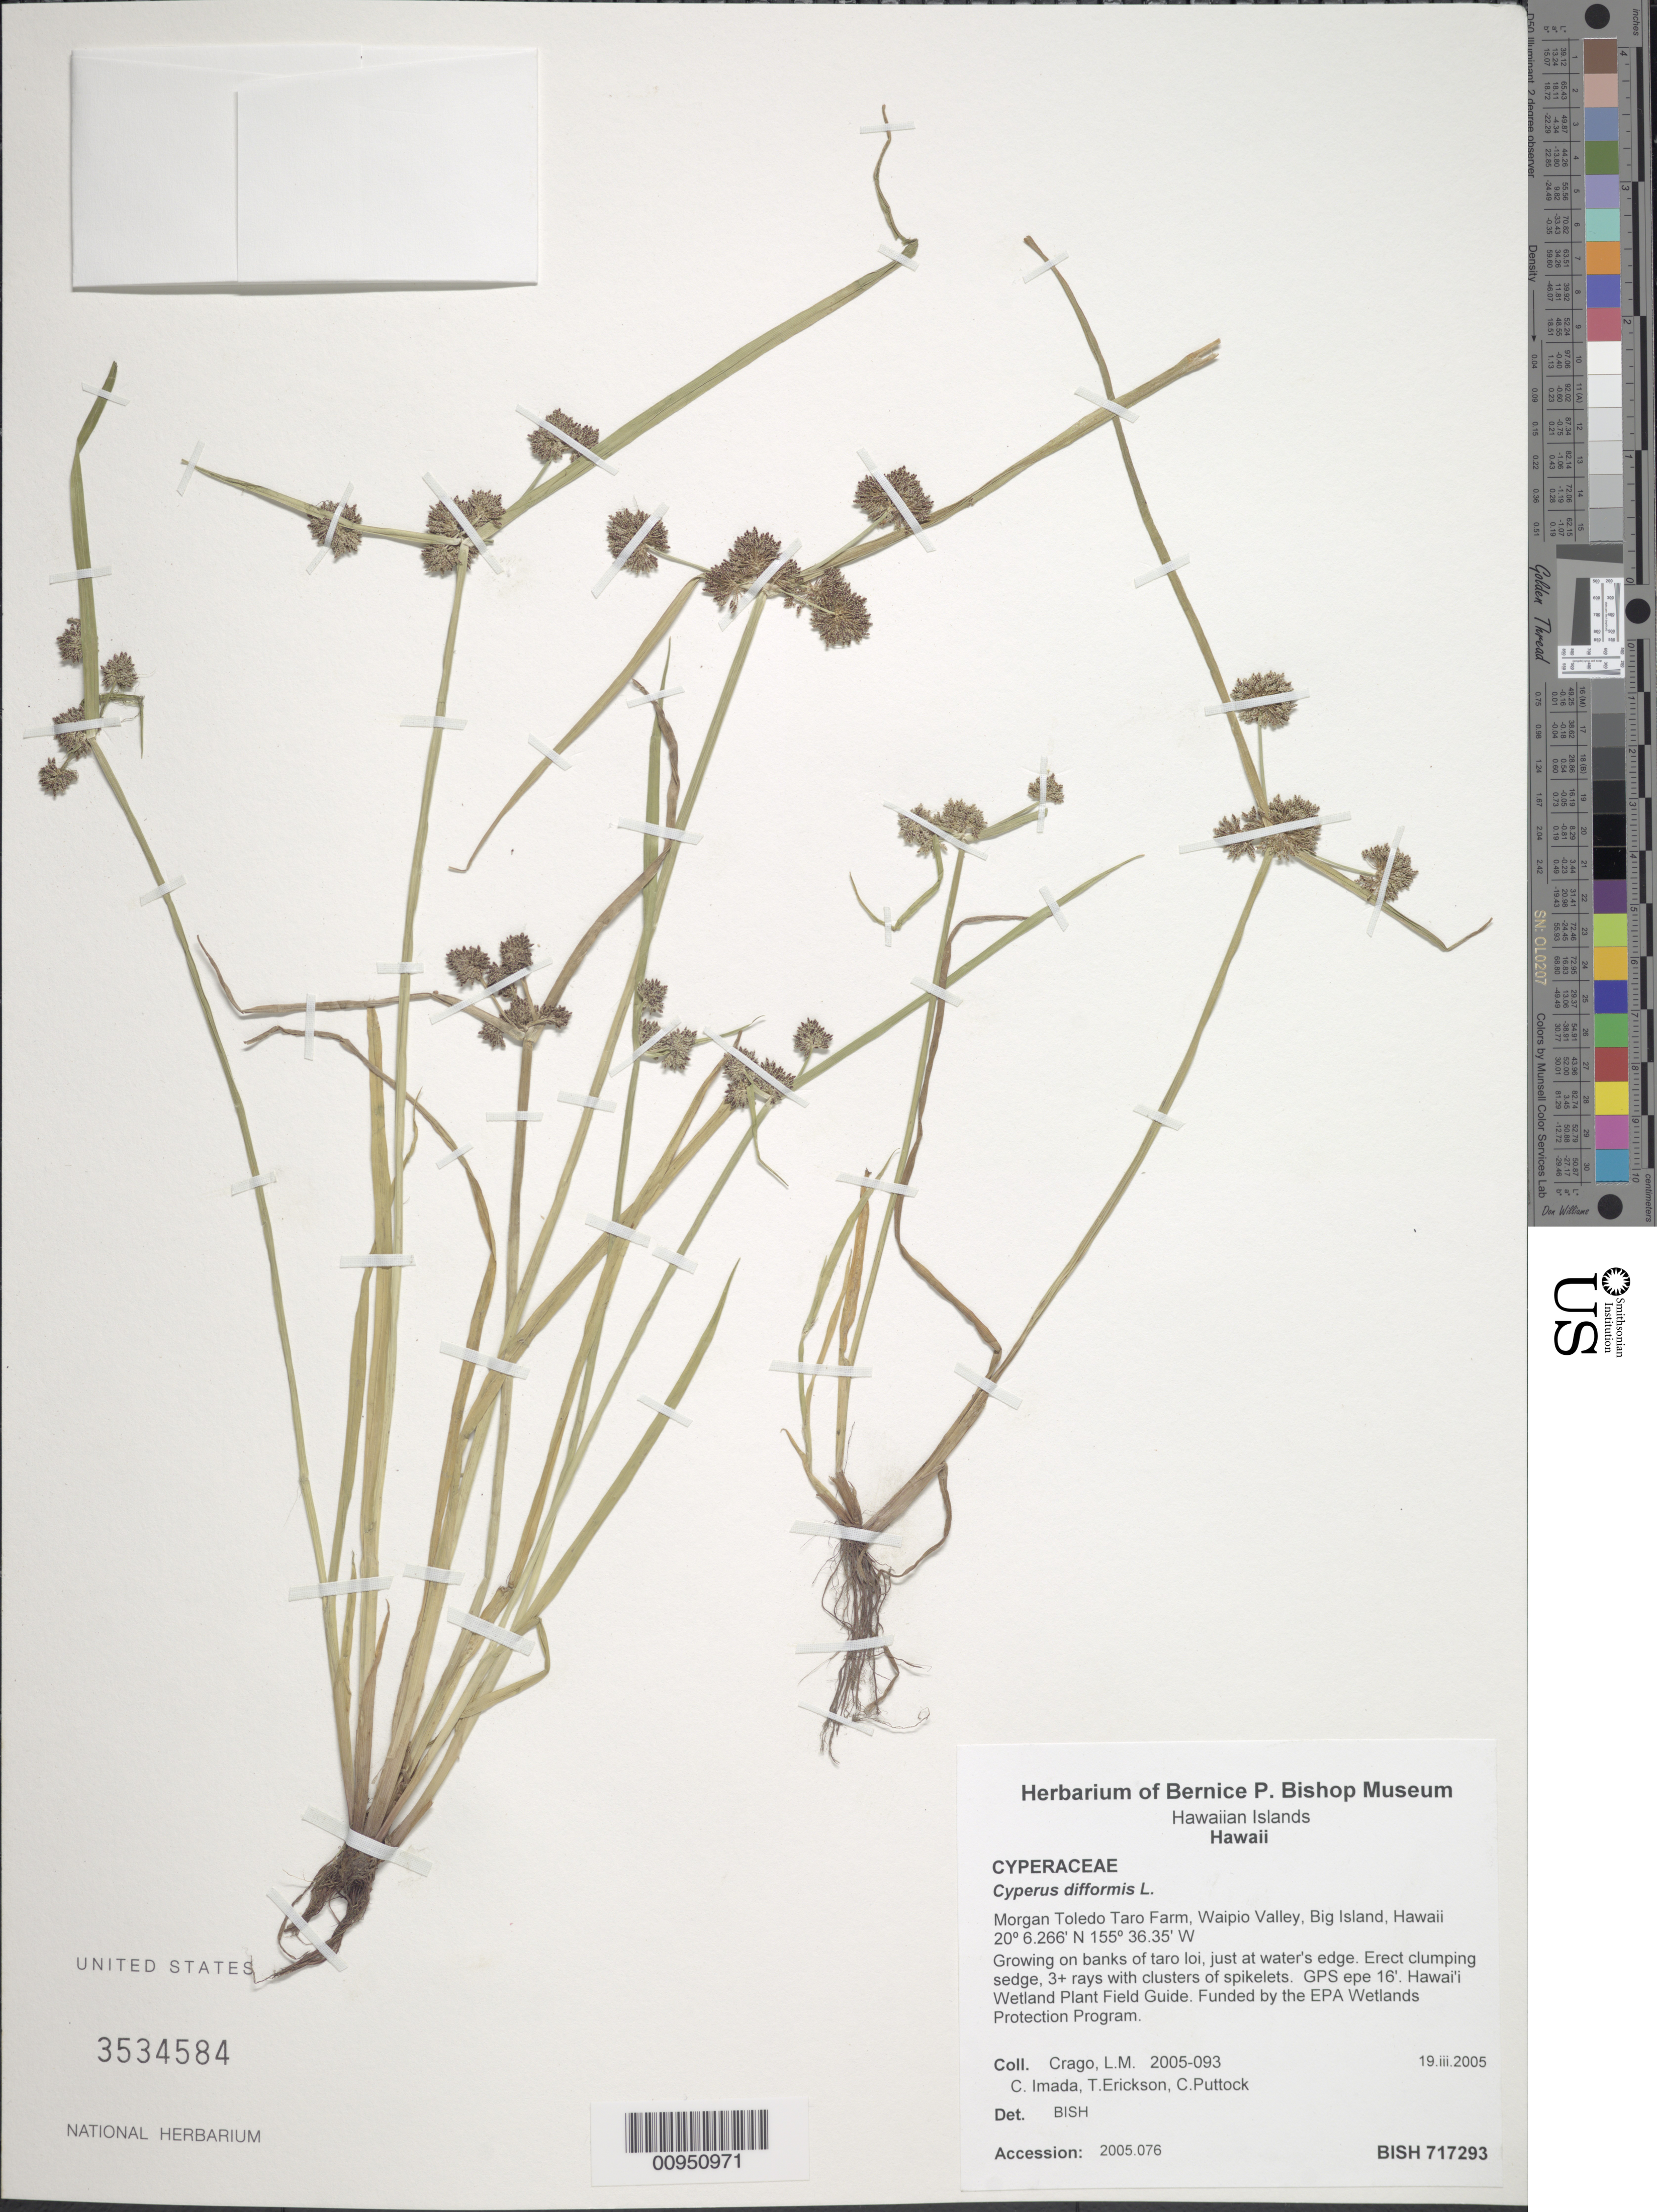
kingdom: Plantae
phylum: Tracheophyta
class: Liliopsida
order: Poales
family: Cyperaceae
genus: Cyperus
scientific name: Cyperus difformis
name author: L.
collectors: L. Crago, C. Imada, T. Erickson & C. Puttock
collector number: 2005-093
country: United States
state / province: Hawaii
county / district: Hawaii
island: Hawaii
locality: Machuu Taro Farm, Waipio Valley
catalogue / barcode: US 3534584